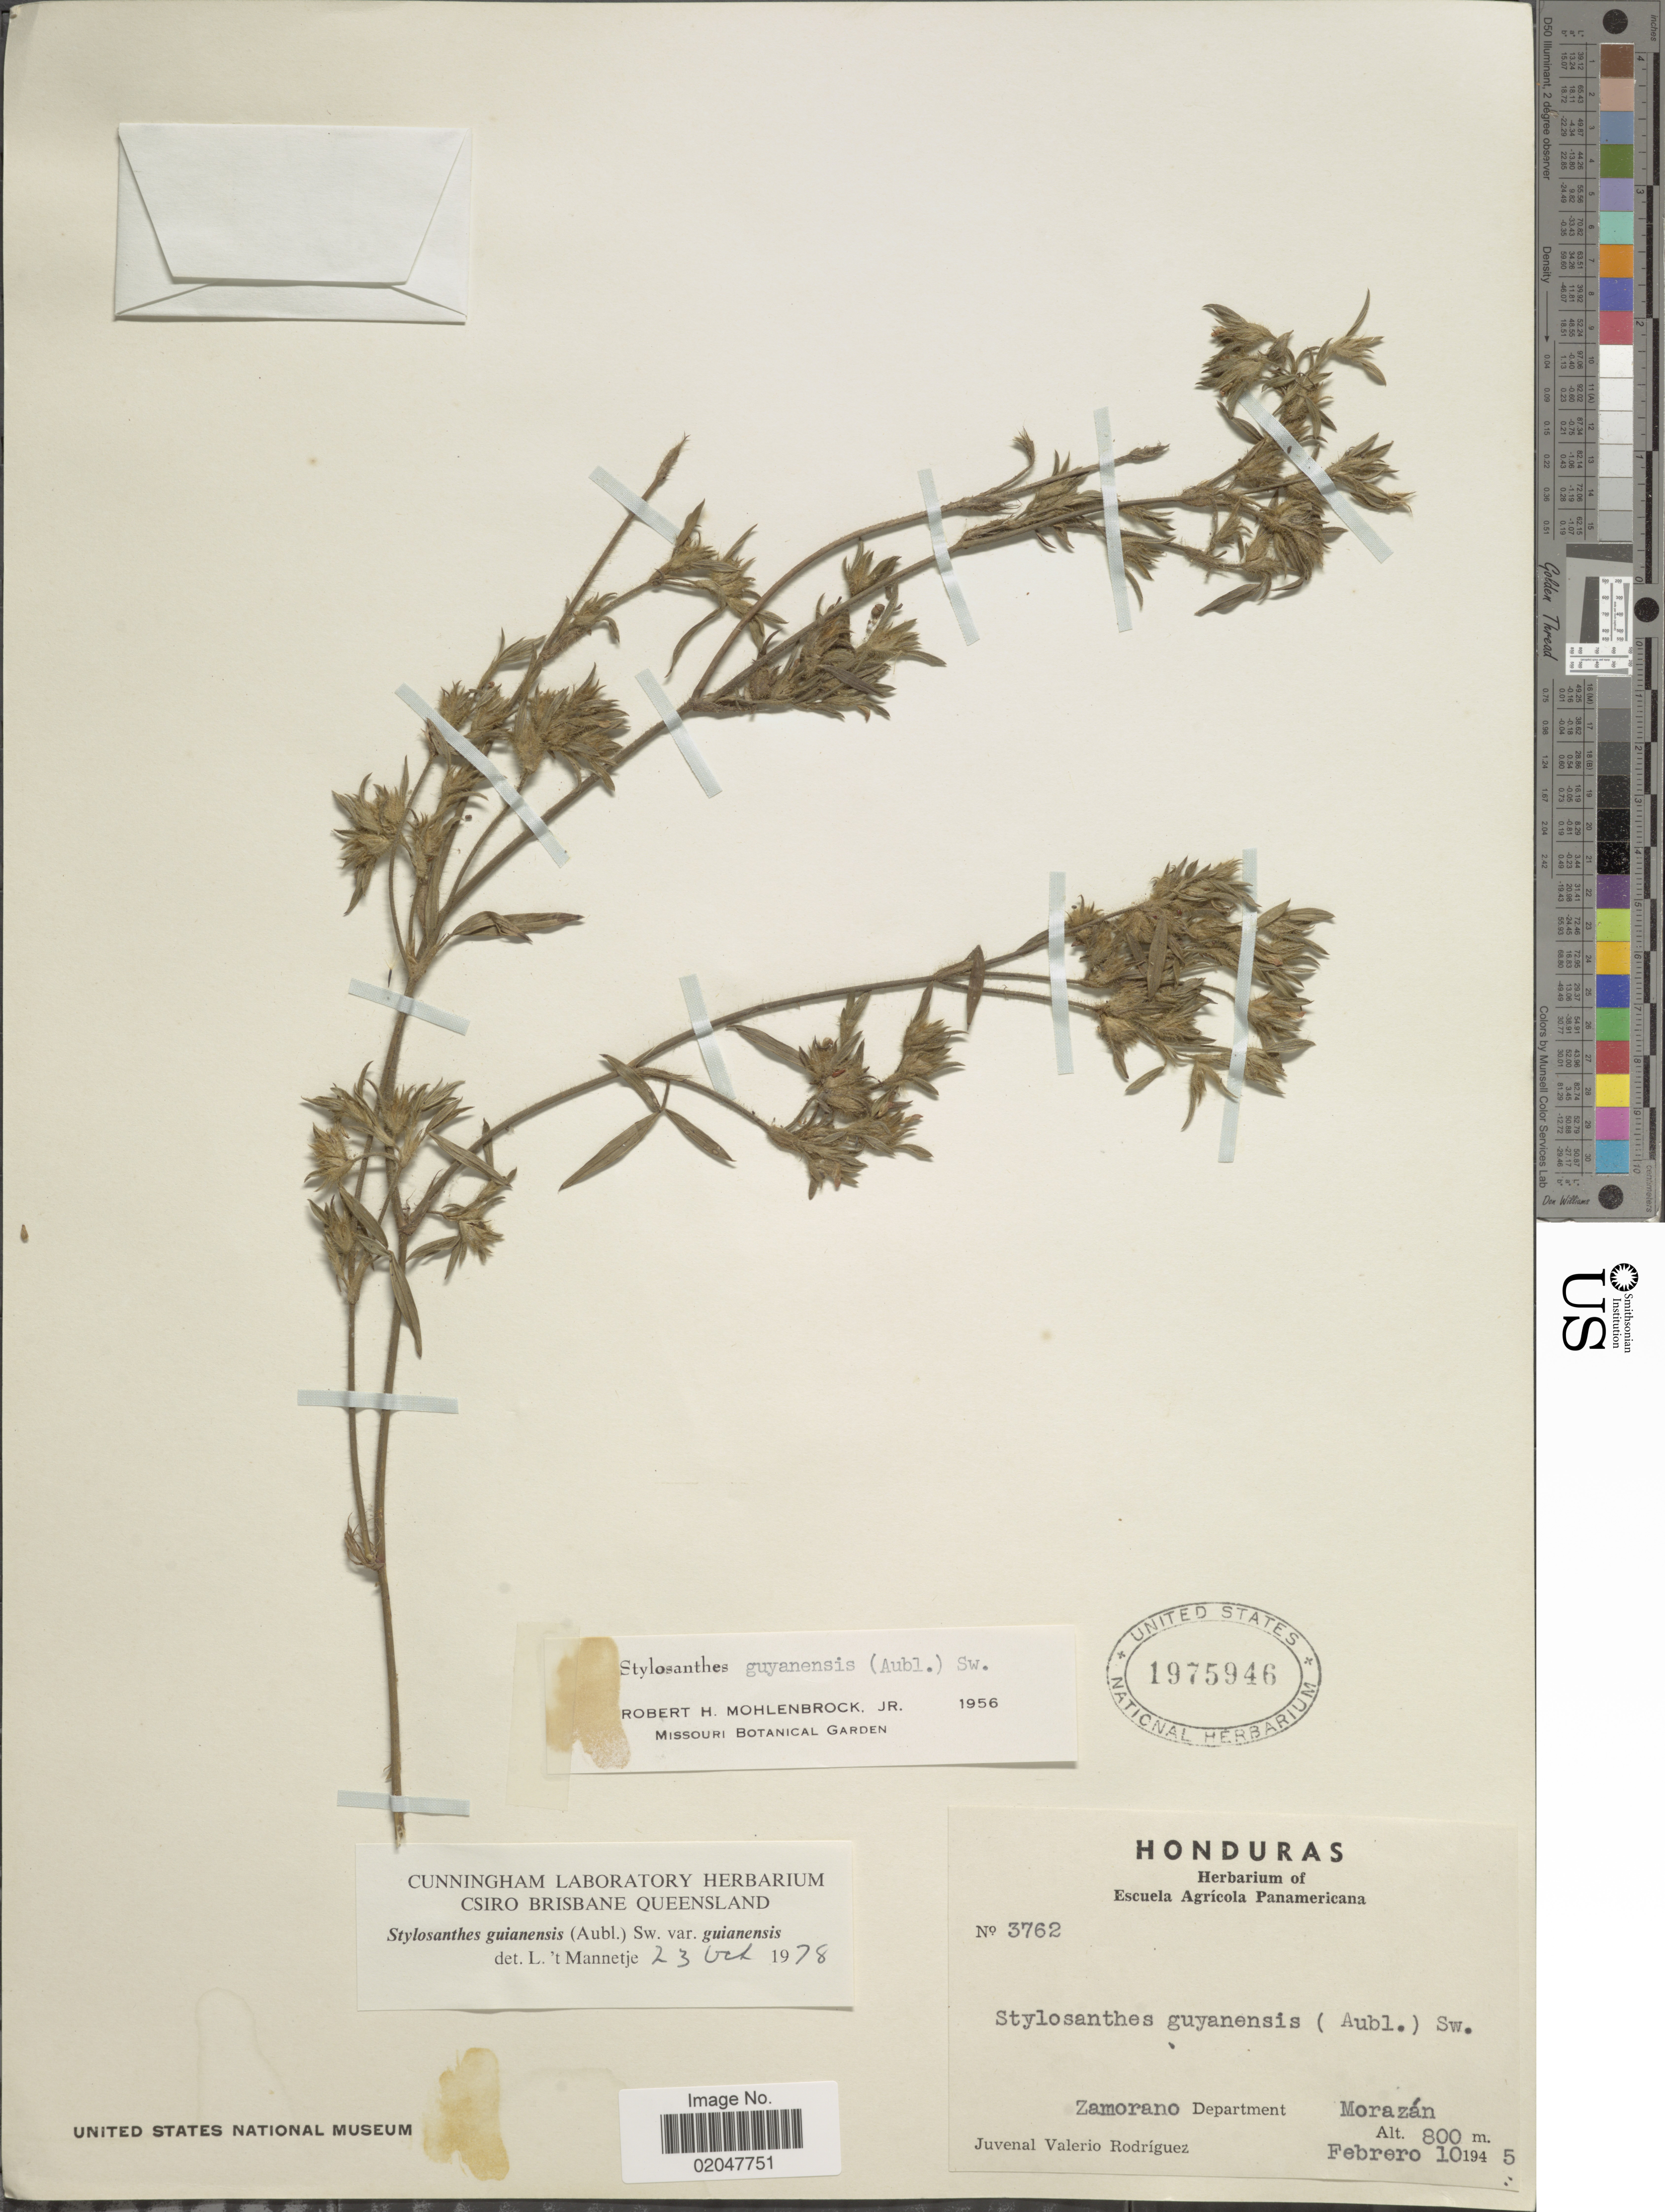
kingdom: Plantae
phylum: Tracheophyta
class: Magnoliopsida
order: Fabales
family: Fabaceae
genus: Stylosanthes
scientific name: Stylosanthes guianensis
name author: (Aubl.) Sw.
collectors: J. Rodriguez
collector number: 3762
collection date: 1945-02-10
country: Honduras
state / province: Fco. Morazán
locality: Zamorano, Department Morazan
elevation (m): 800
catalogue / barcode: US 1975946